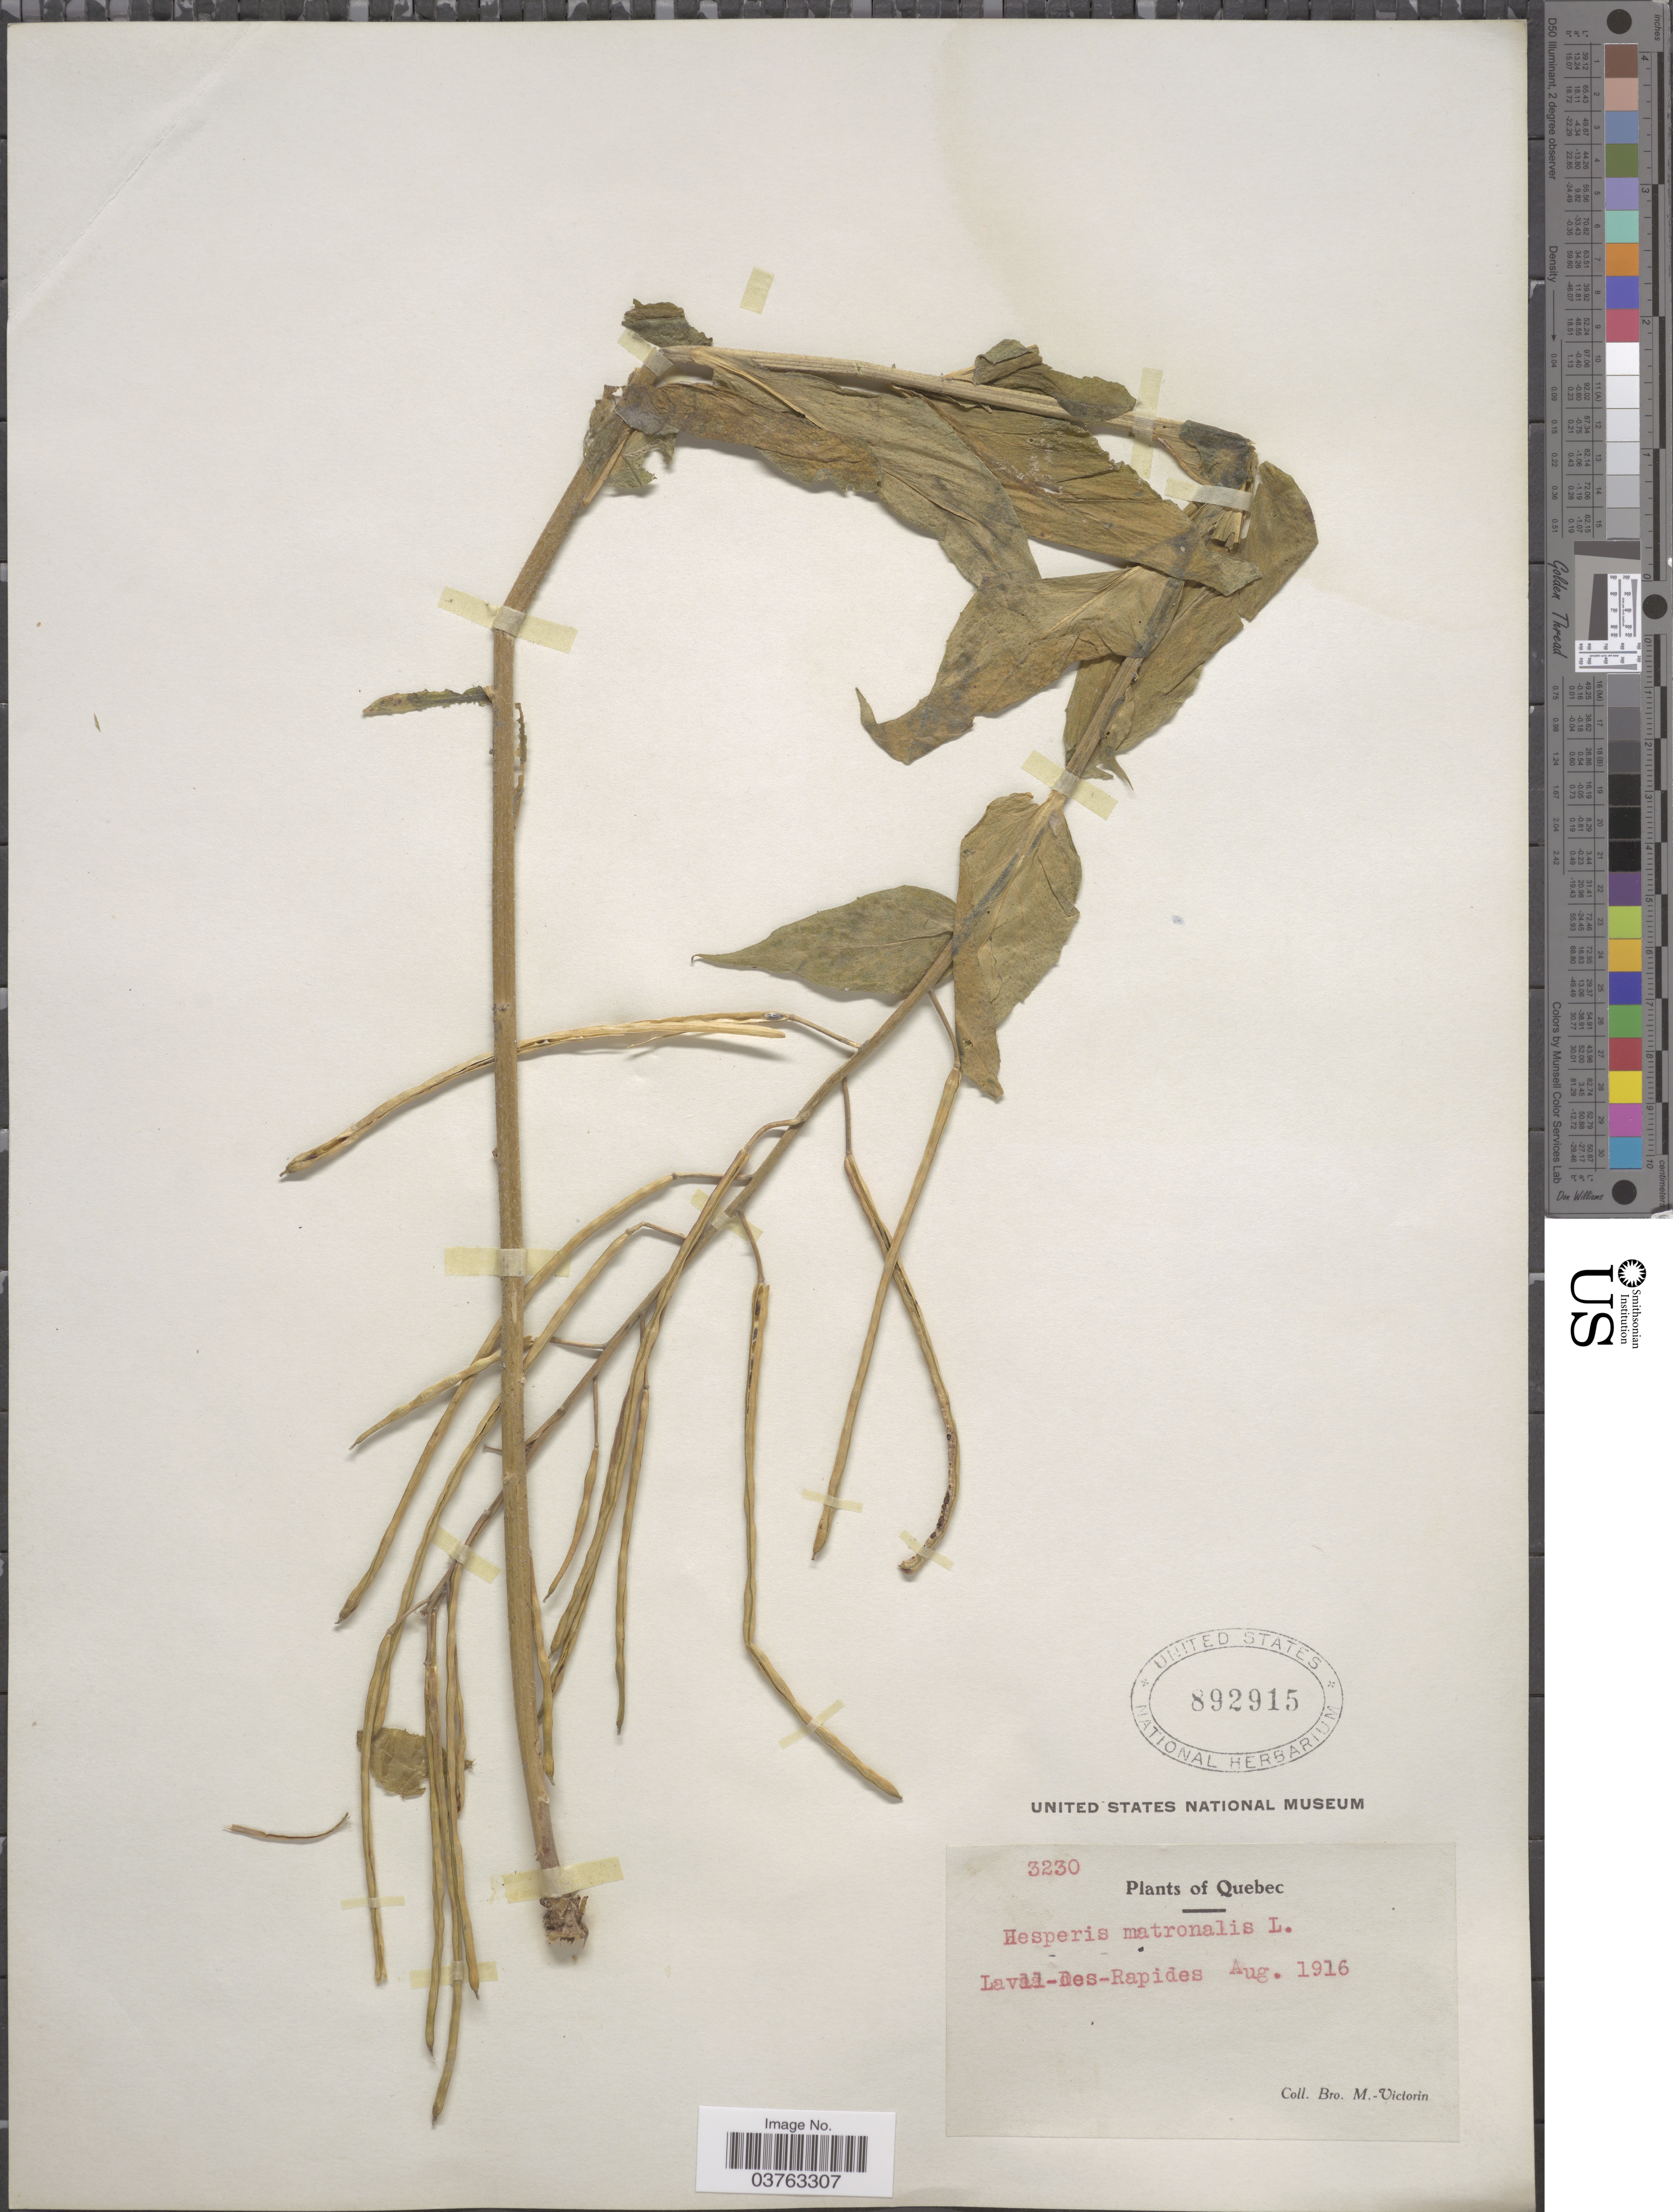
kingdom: Plantae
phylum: Tracheophyta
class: Magnoliopsida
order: Brassicales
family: Brassicaceae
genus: Hesperis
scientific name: Hesperis matronalis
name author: L.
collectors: Fr. Marie-Victorin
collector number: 3230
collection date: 1916-08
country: Canada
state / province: Quebec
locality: Laval-des-Rapides.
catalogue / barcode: US 892915